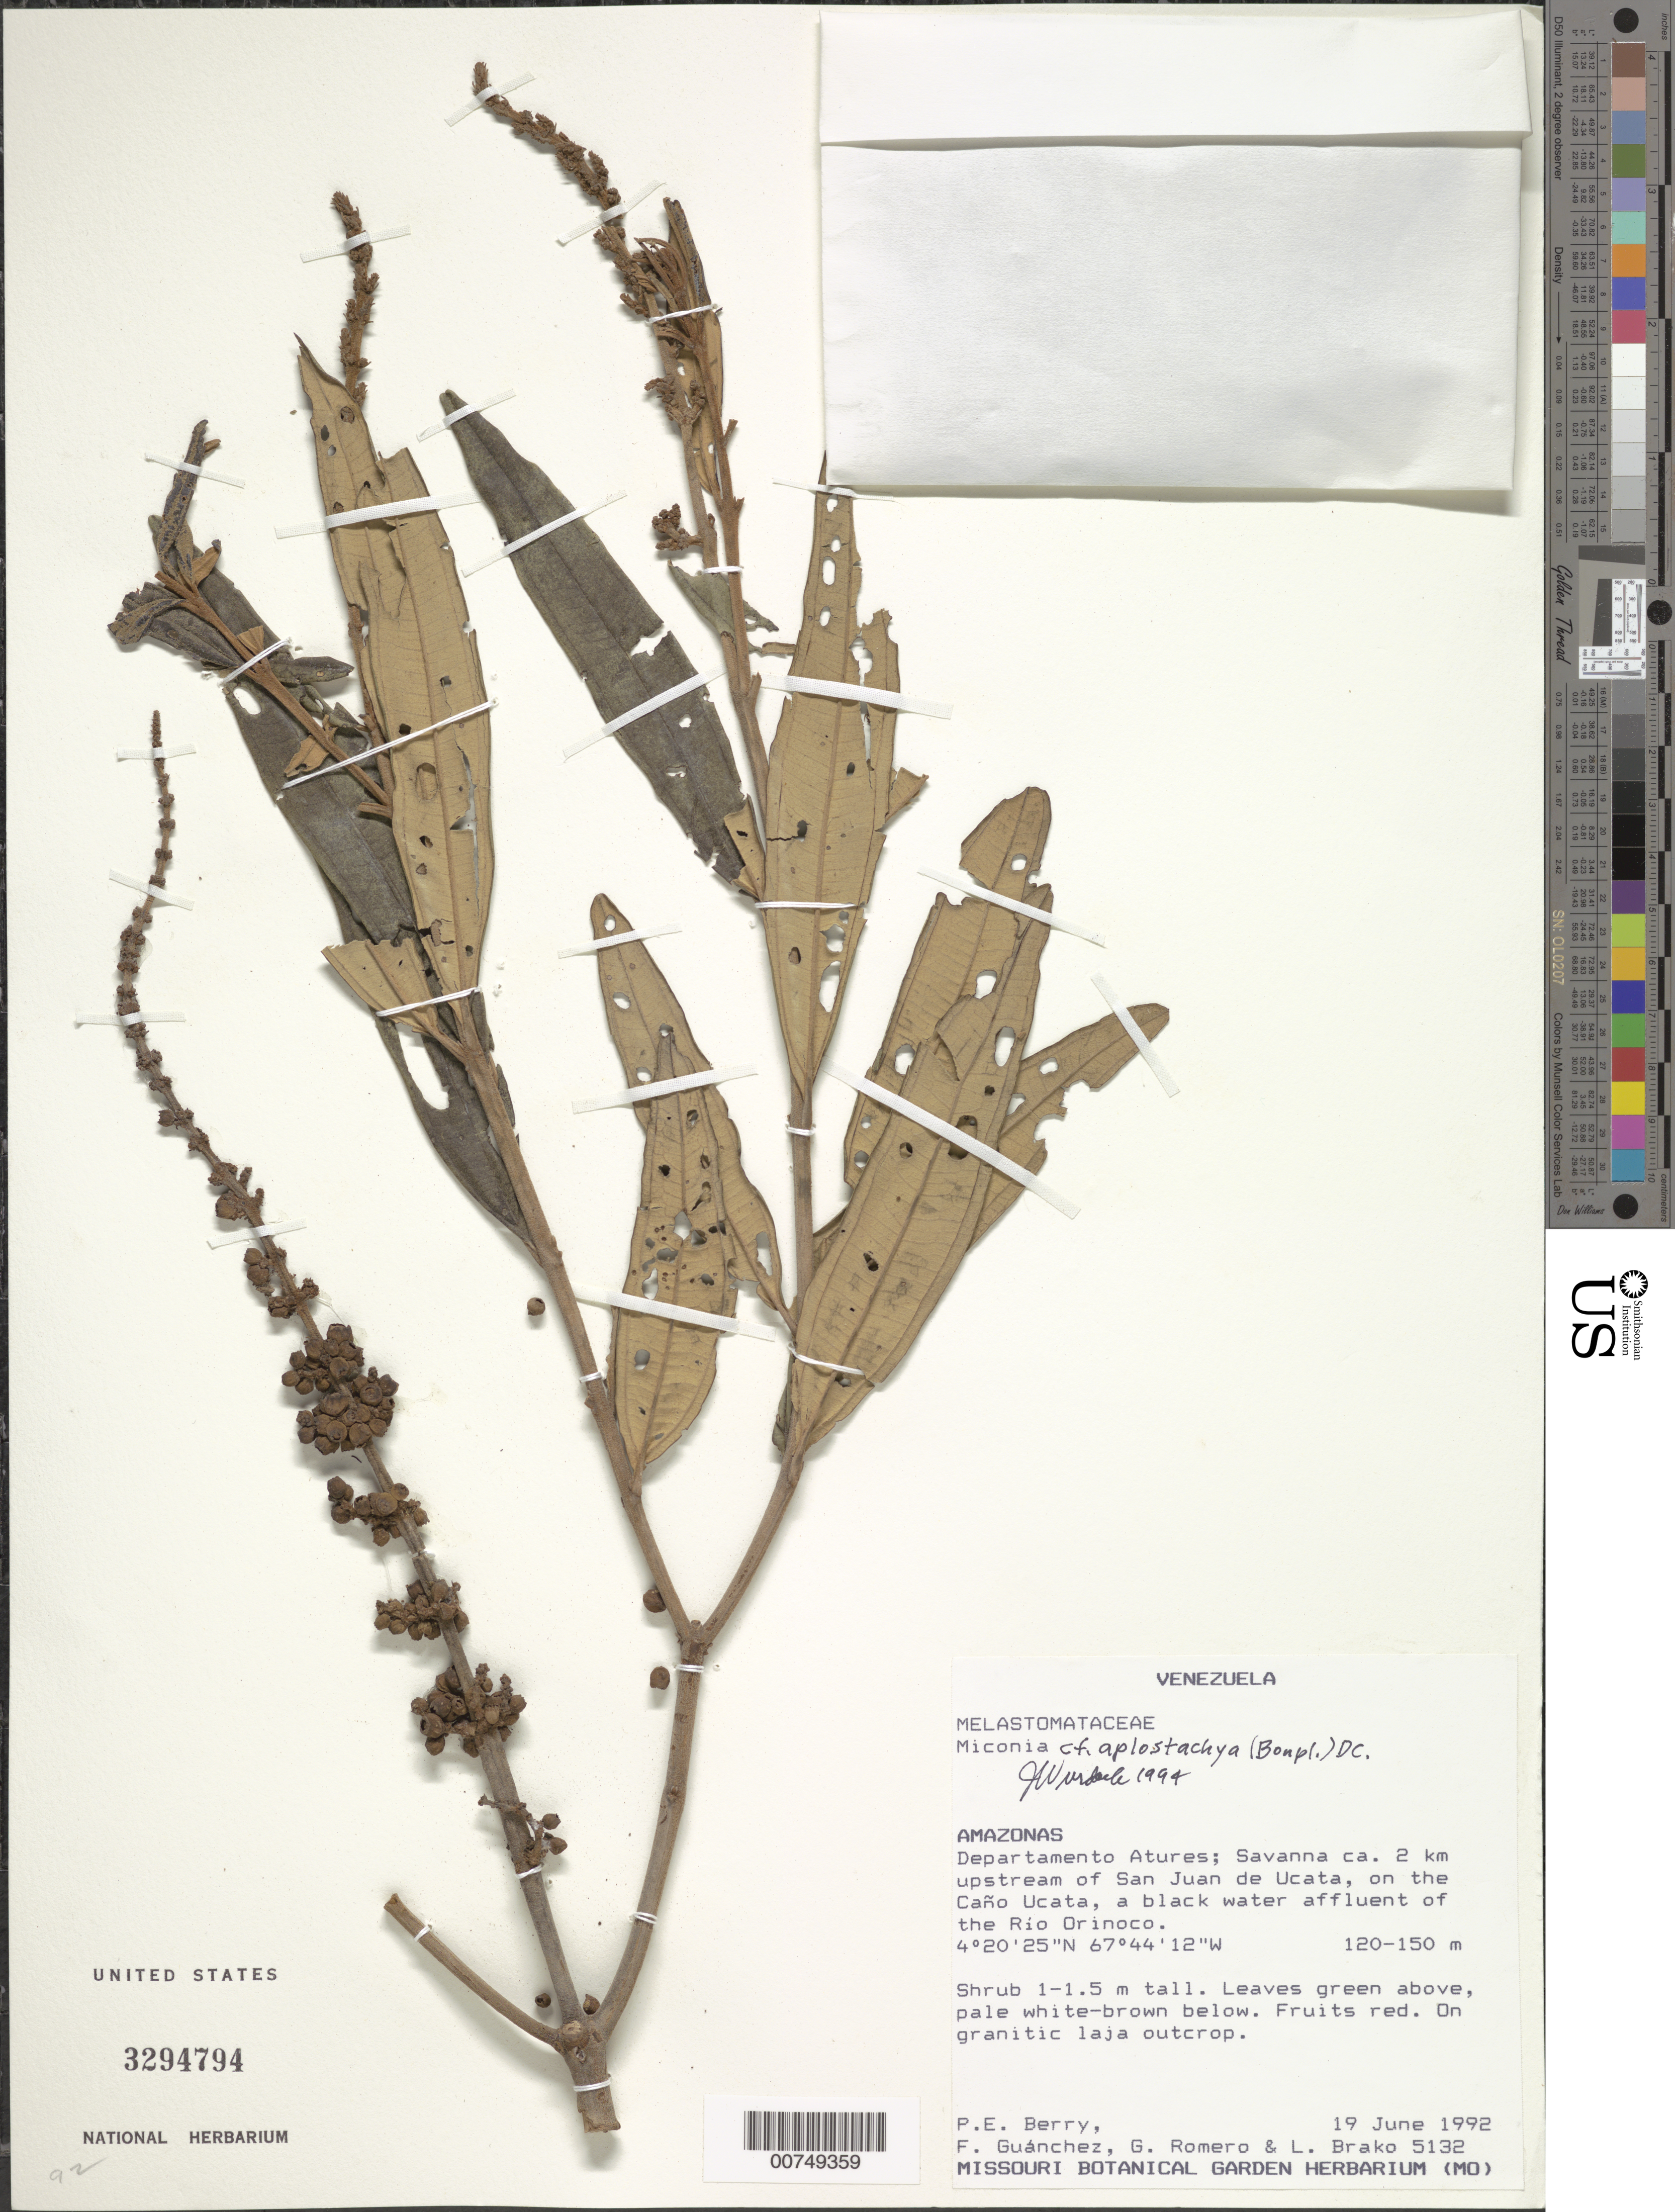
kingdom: Plantae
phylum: Tracheophyta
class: Magnoliopsida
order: Myrtales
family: Melastomataceae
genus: Miconia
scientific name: Miconia aplostachya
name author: (Bonpl.) DC.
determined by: Wurdack, John J., (US), US (UNITED STATES)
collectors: P. E. Berry, F. Guánchez M., G. A. Romero & L. Brako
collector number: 5132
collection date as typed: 19-Jun-92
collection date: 1992-06-19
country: Venezuela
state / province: Amazonas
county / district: Atures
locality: San Juan de Ucata, ca. 2 km upstream on the Caño Ucata, affluent of the Río Orinoco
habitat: Granitic laja outcrop, savanna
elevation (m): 120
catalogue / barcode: US 3294794